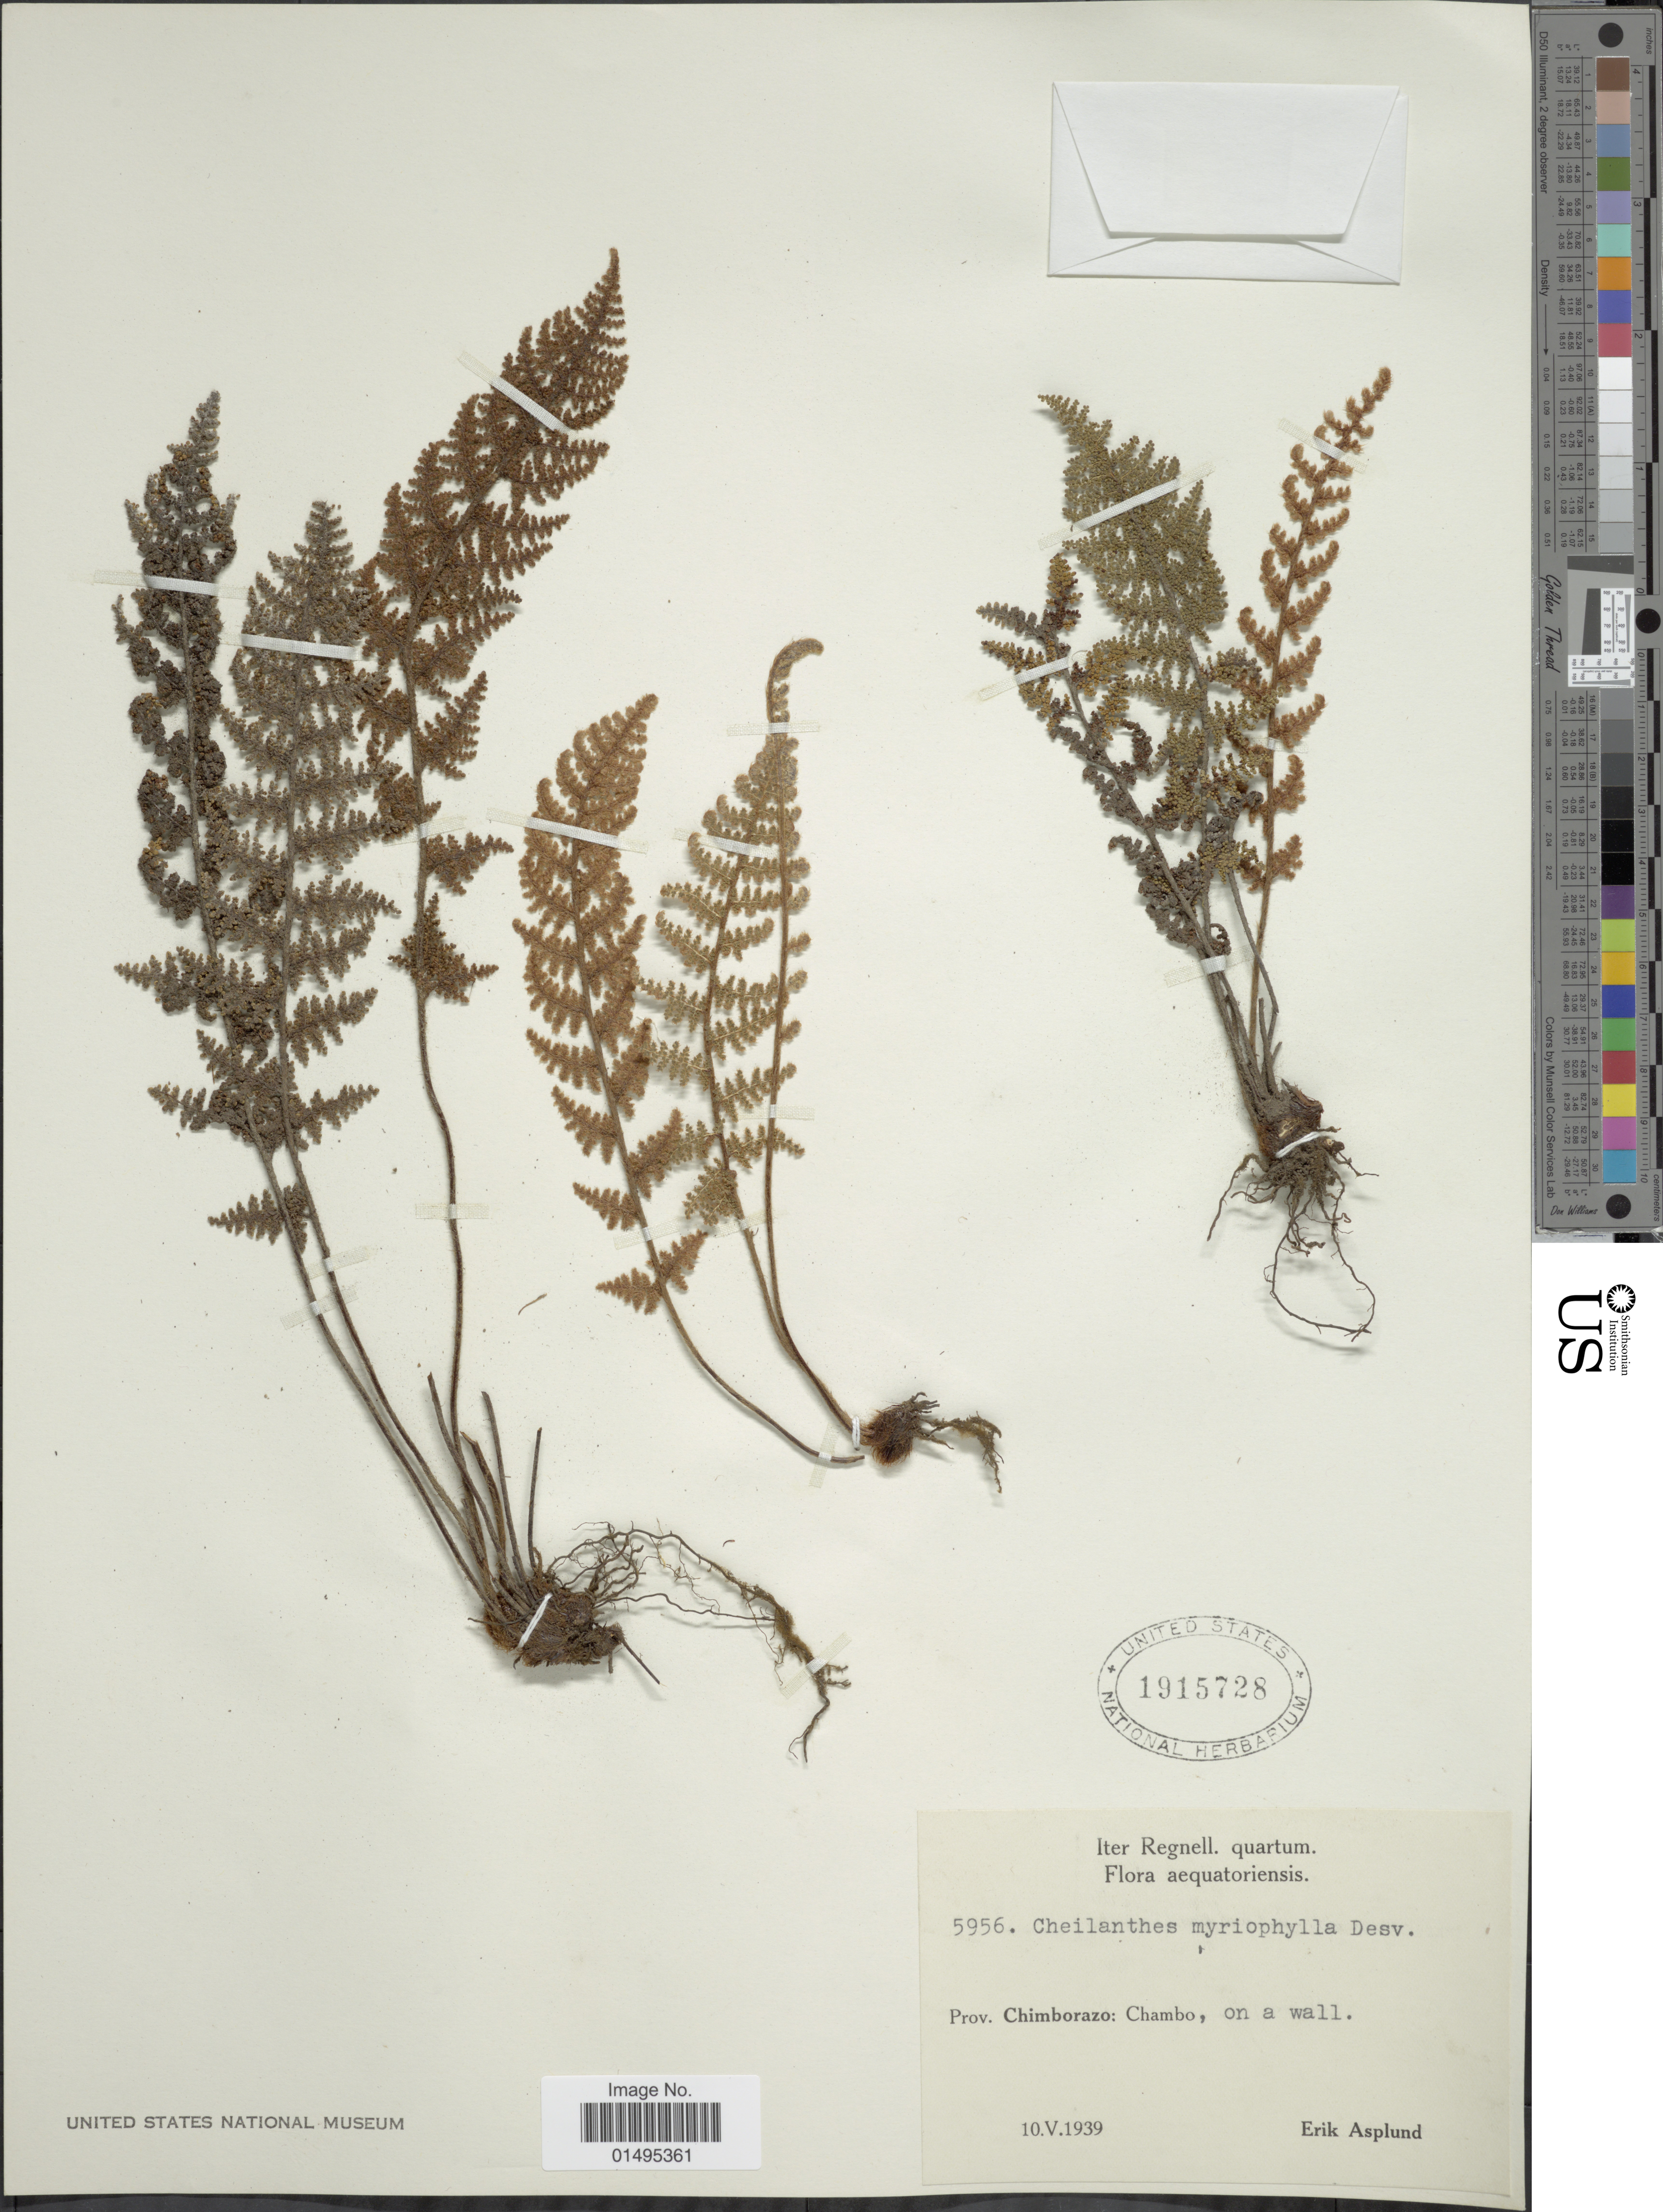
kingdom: Plantae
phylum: Tracheophyta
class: Polypodiopsida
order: Polypodiales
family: Pteridaceae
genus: Myriopteris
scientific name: Myriopteris myriophylla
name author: (Desv.) J. Sm.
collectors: E. Asplund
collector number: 5956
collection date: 1939-05-10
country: Ecuador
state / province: Chimborazo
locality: Prov. Chimborazo: Chambo, on a wall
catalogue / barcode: US 1915728